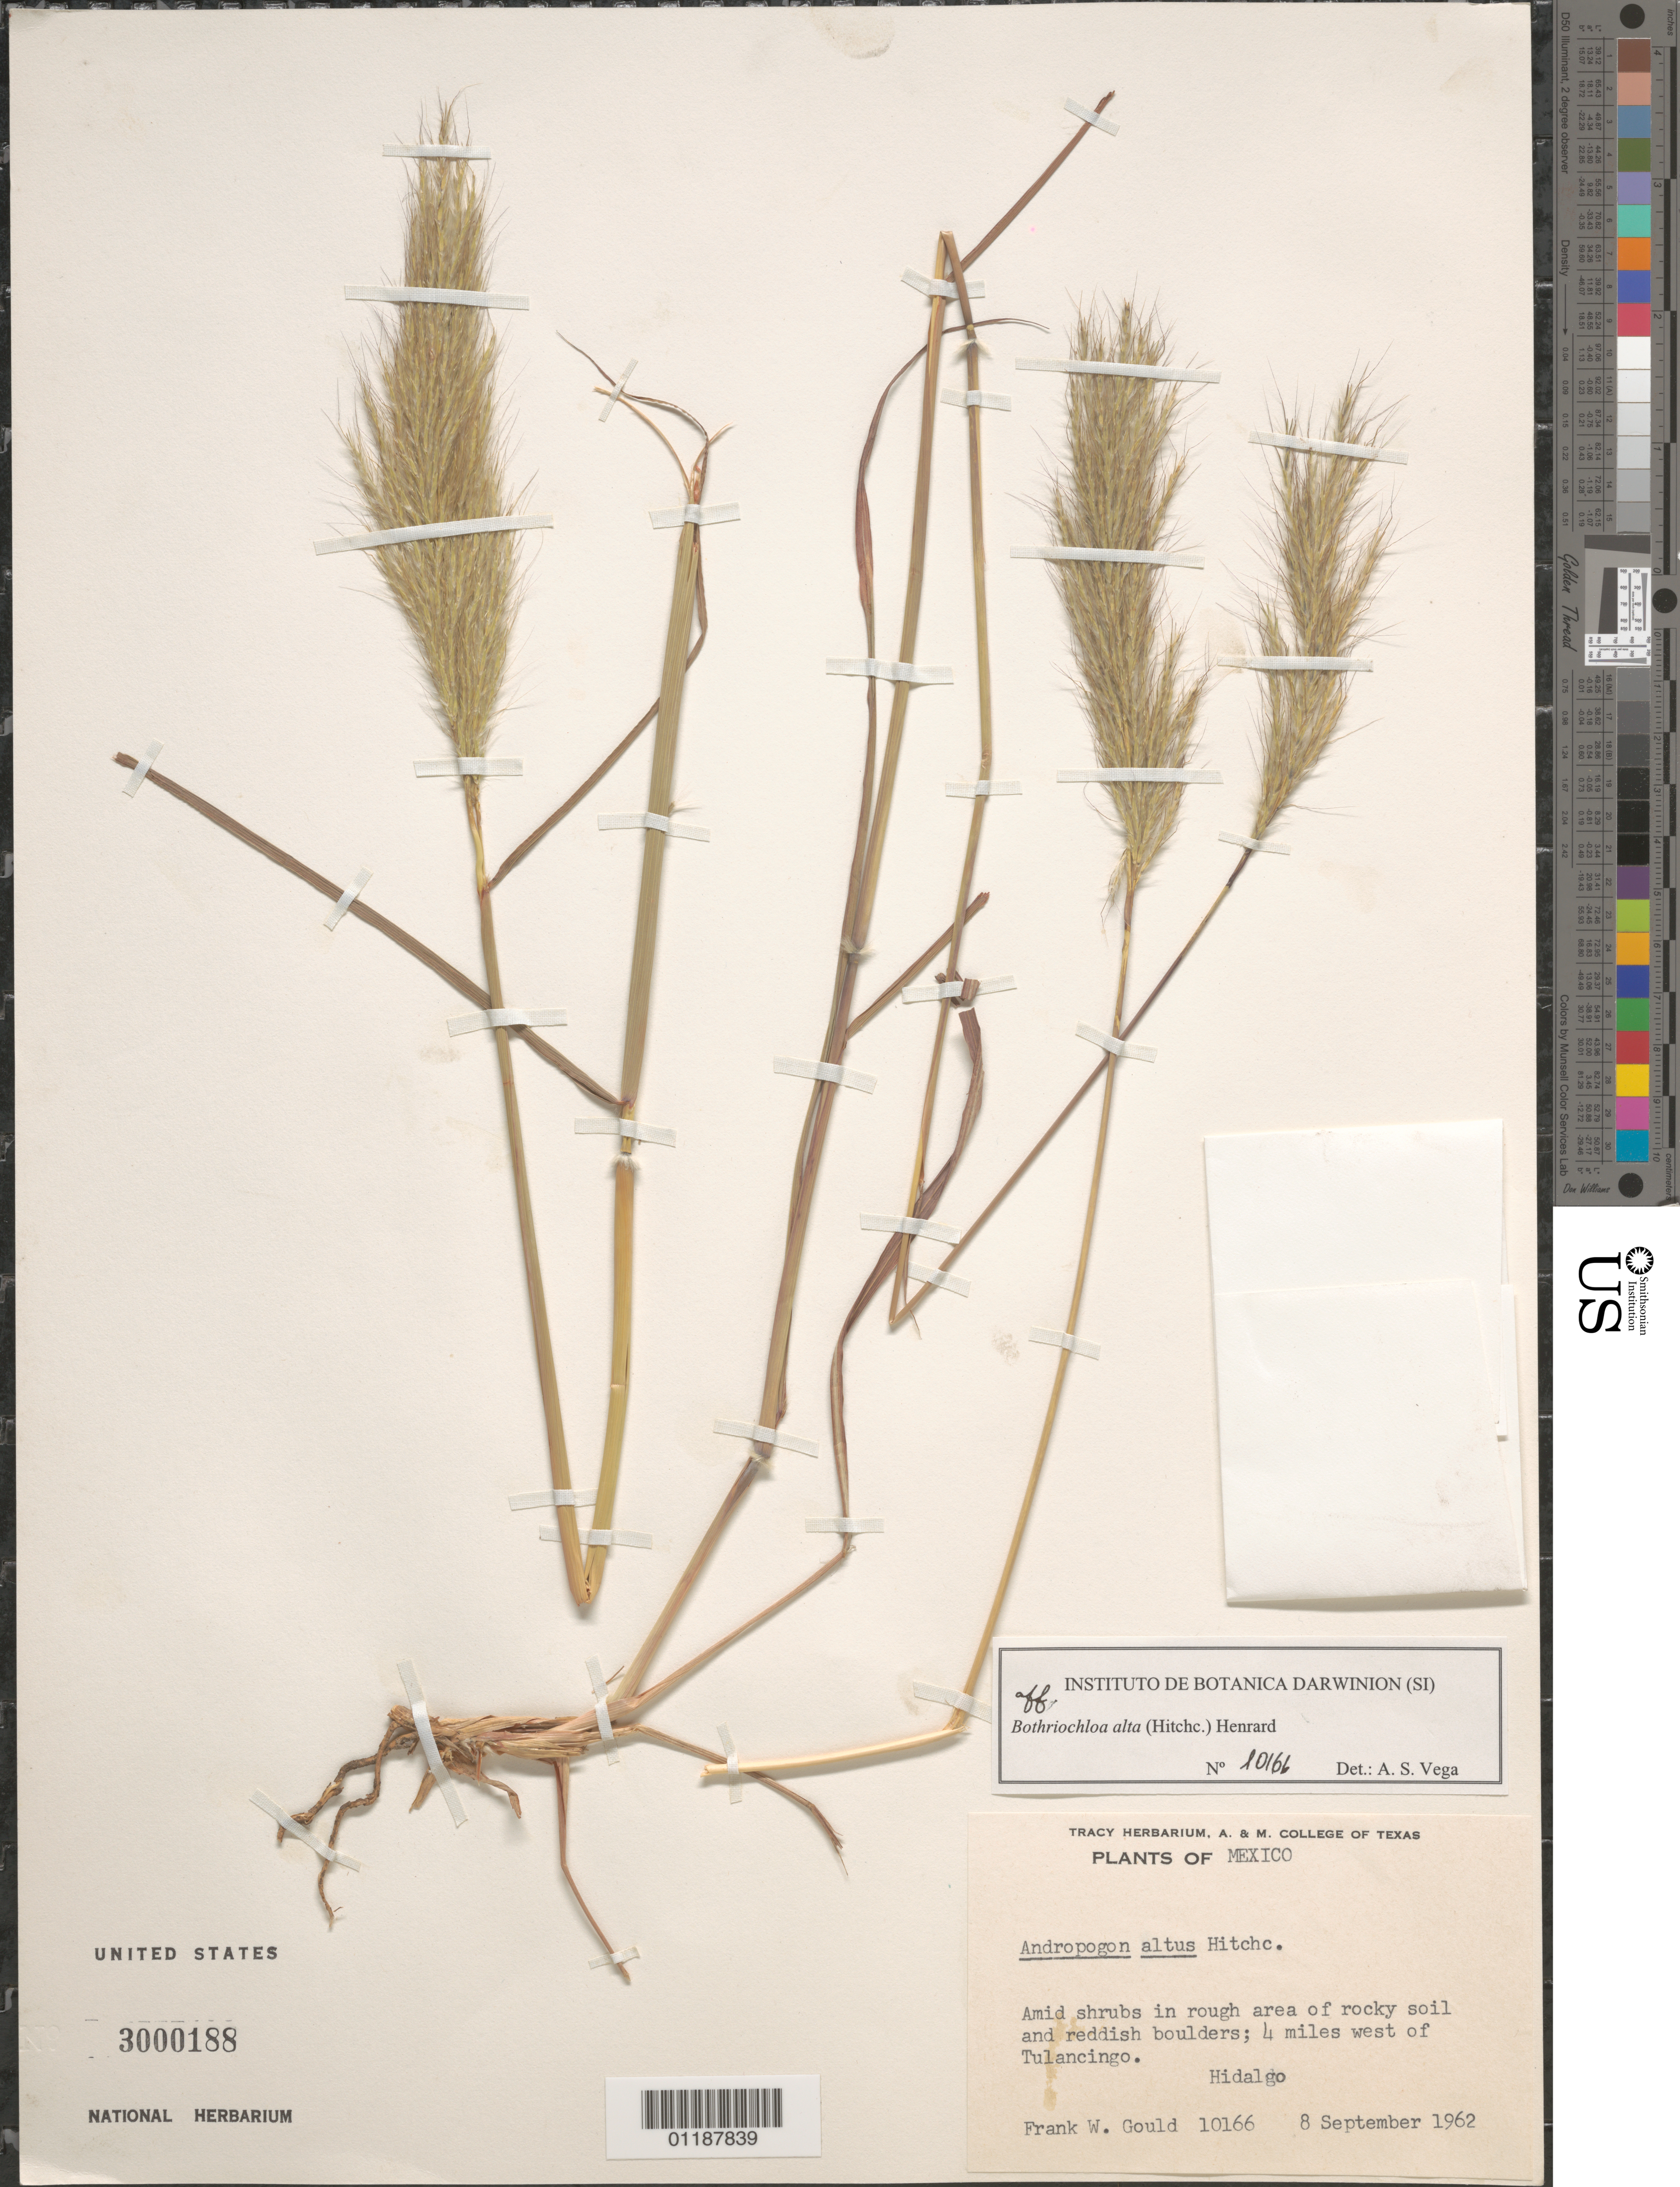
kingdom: Plantae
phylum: Tracheophyta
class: Liliopsida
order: Poales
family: Poaceae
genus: Bothriochloa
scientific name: Bothriochloa alta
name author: (Hitchc.) Henr.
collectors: F. W. Gould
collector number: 10166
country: Mexico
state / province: Hidalgo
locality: W oif Tulancingo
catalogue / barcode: US 3000188